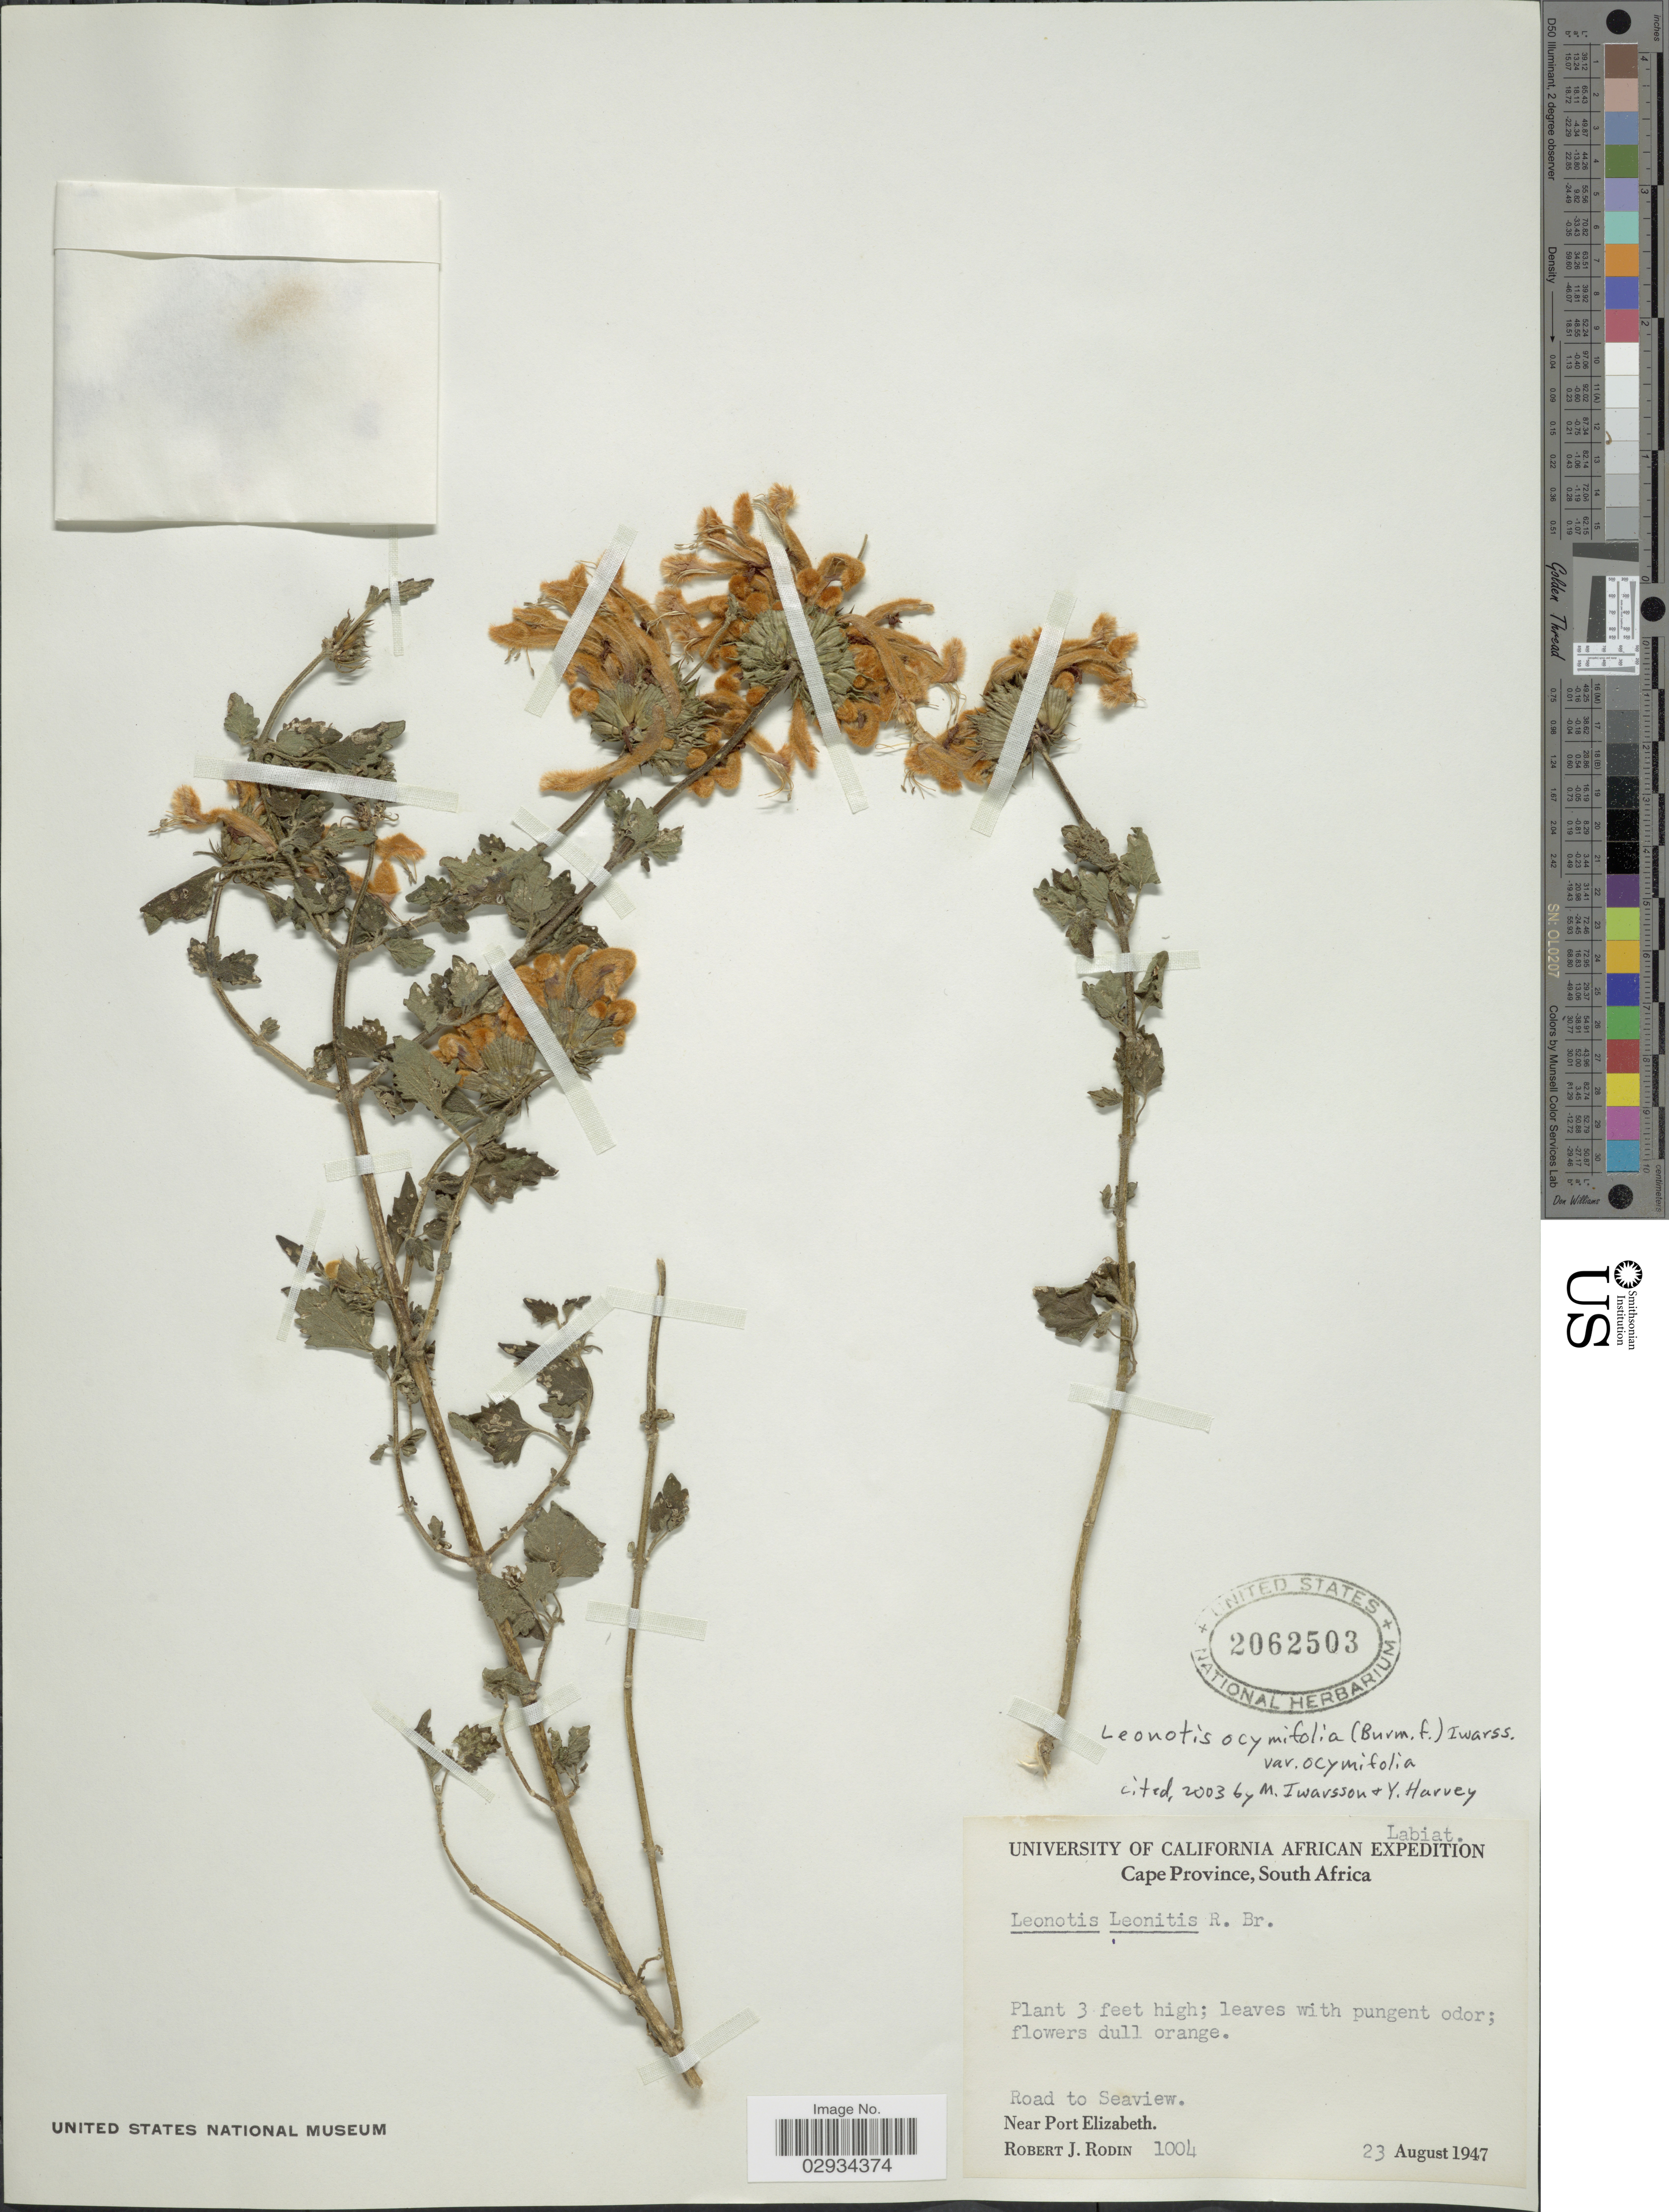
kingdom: Plantae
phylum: Tracheophyta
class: Magnoliopsida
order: Lamiales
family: Lamiaceae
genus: Leonotis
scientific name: Leonotis ocymifolia var. ocymifolia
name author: (Burm. f.) Iwarsson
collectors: R. J. Rodin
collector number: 1004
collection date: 1947-08-23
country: South Africa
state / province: Eastern Cape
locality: Road to Seaview. Near Port Elizabeth.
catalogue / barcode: US 2062503